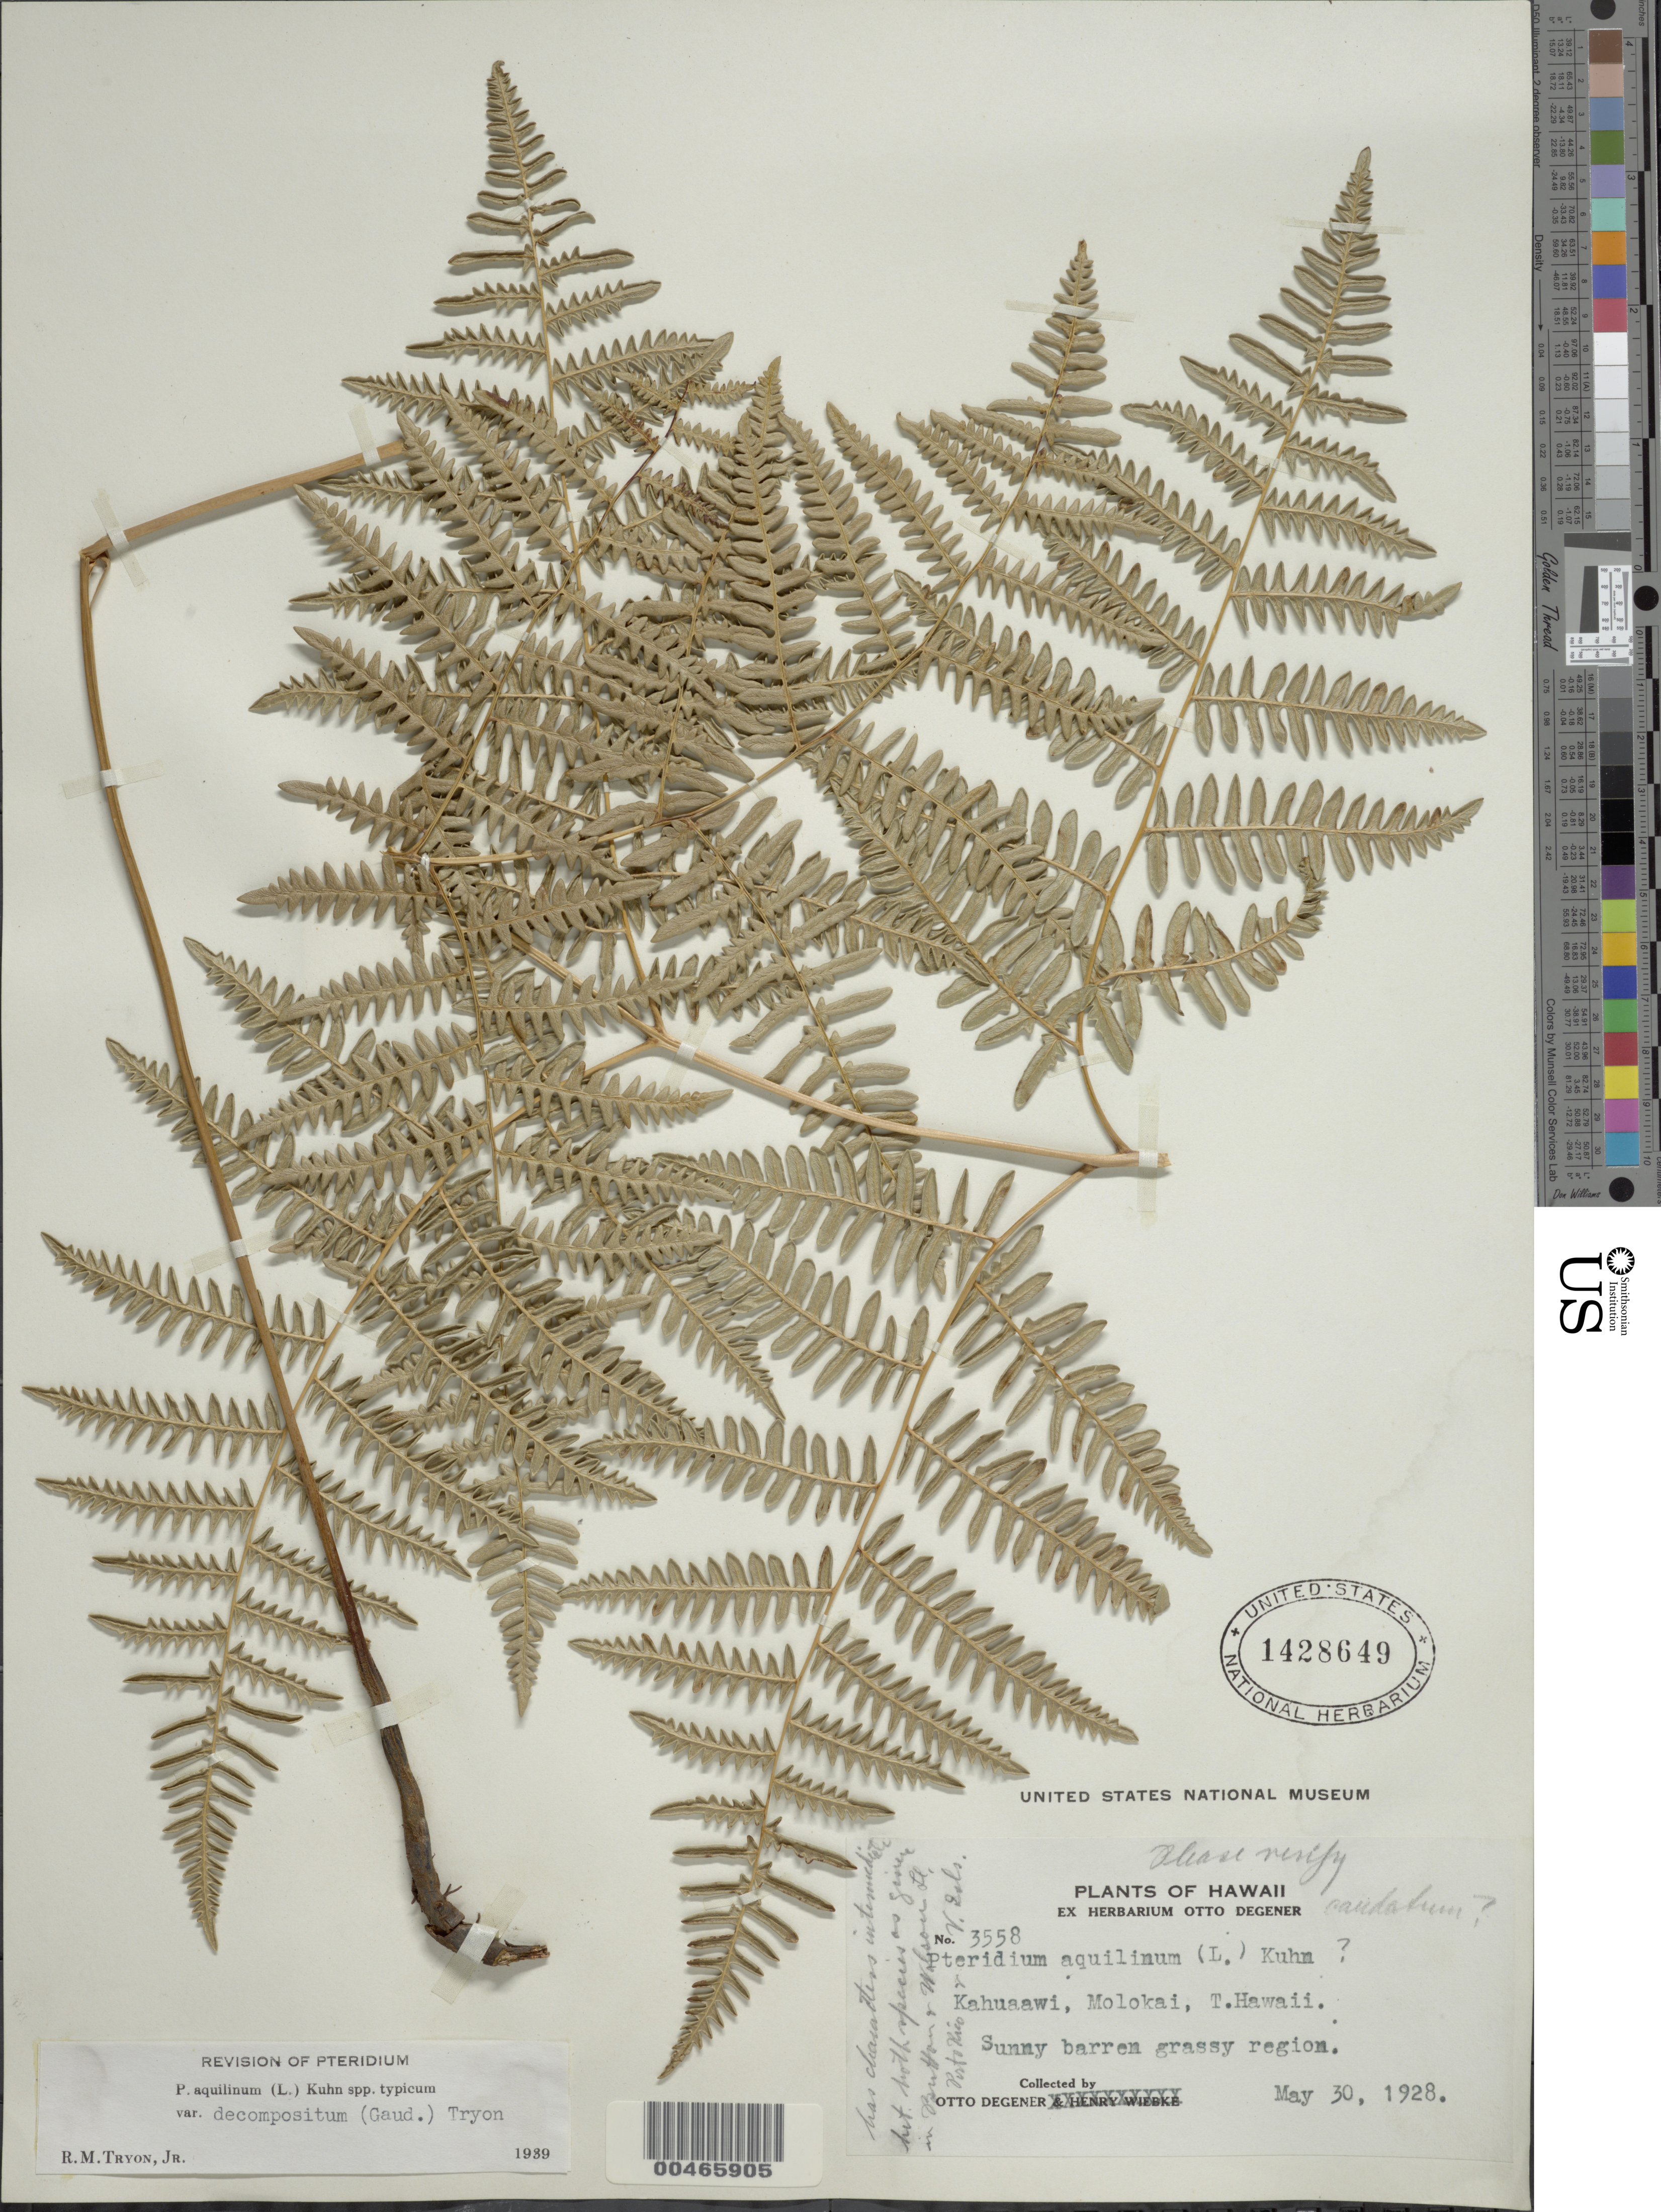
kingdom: Plantae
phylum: Tracheophyta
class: Polypodiopsida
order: Polypodiales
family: Dennstaedtiaceae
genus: Pteridium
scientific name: Pteridium aquilinum var. decompositum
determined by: Tryon, Rolla M., Jr.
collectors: O. Degener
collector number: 3558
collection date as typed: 30 May 1928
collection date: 1928-05-30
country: United States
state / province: Hawaii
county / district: Maui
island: Moloka'i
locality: Kahuaawi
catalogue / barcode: US 1428649